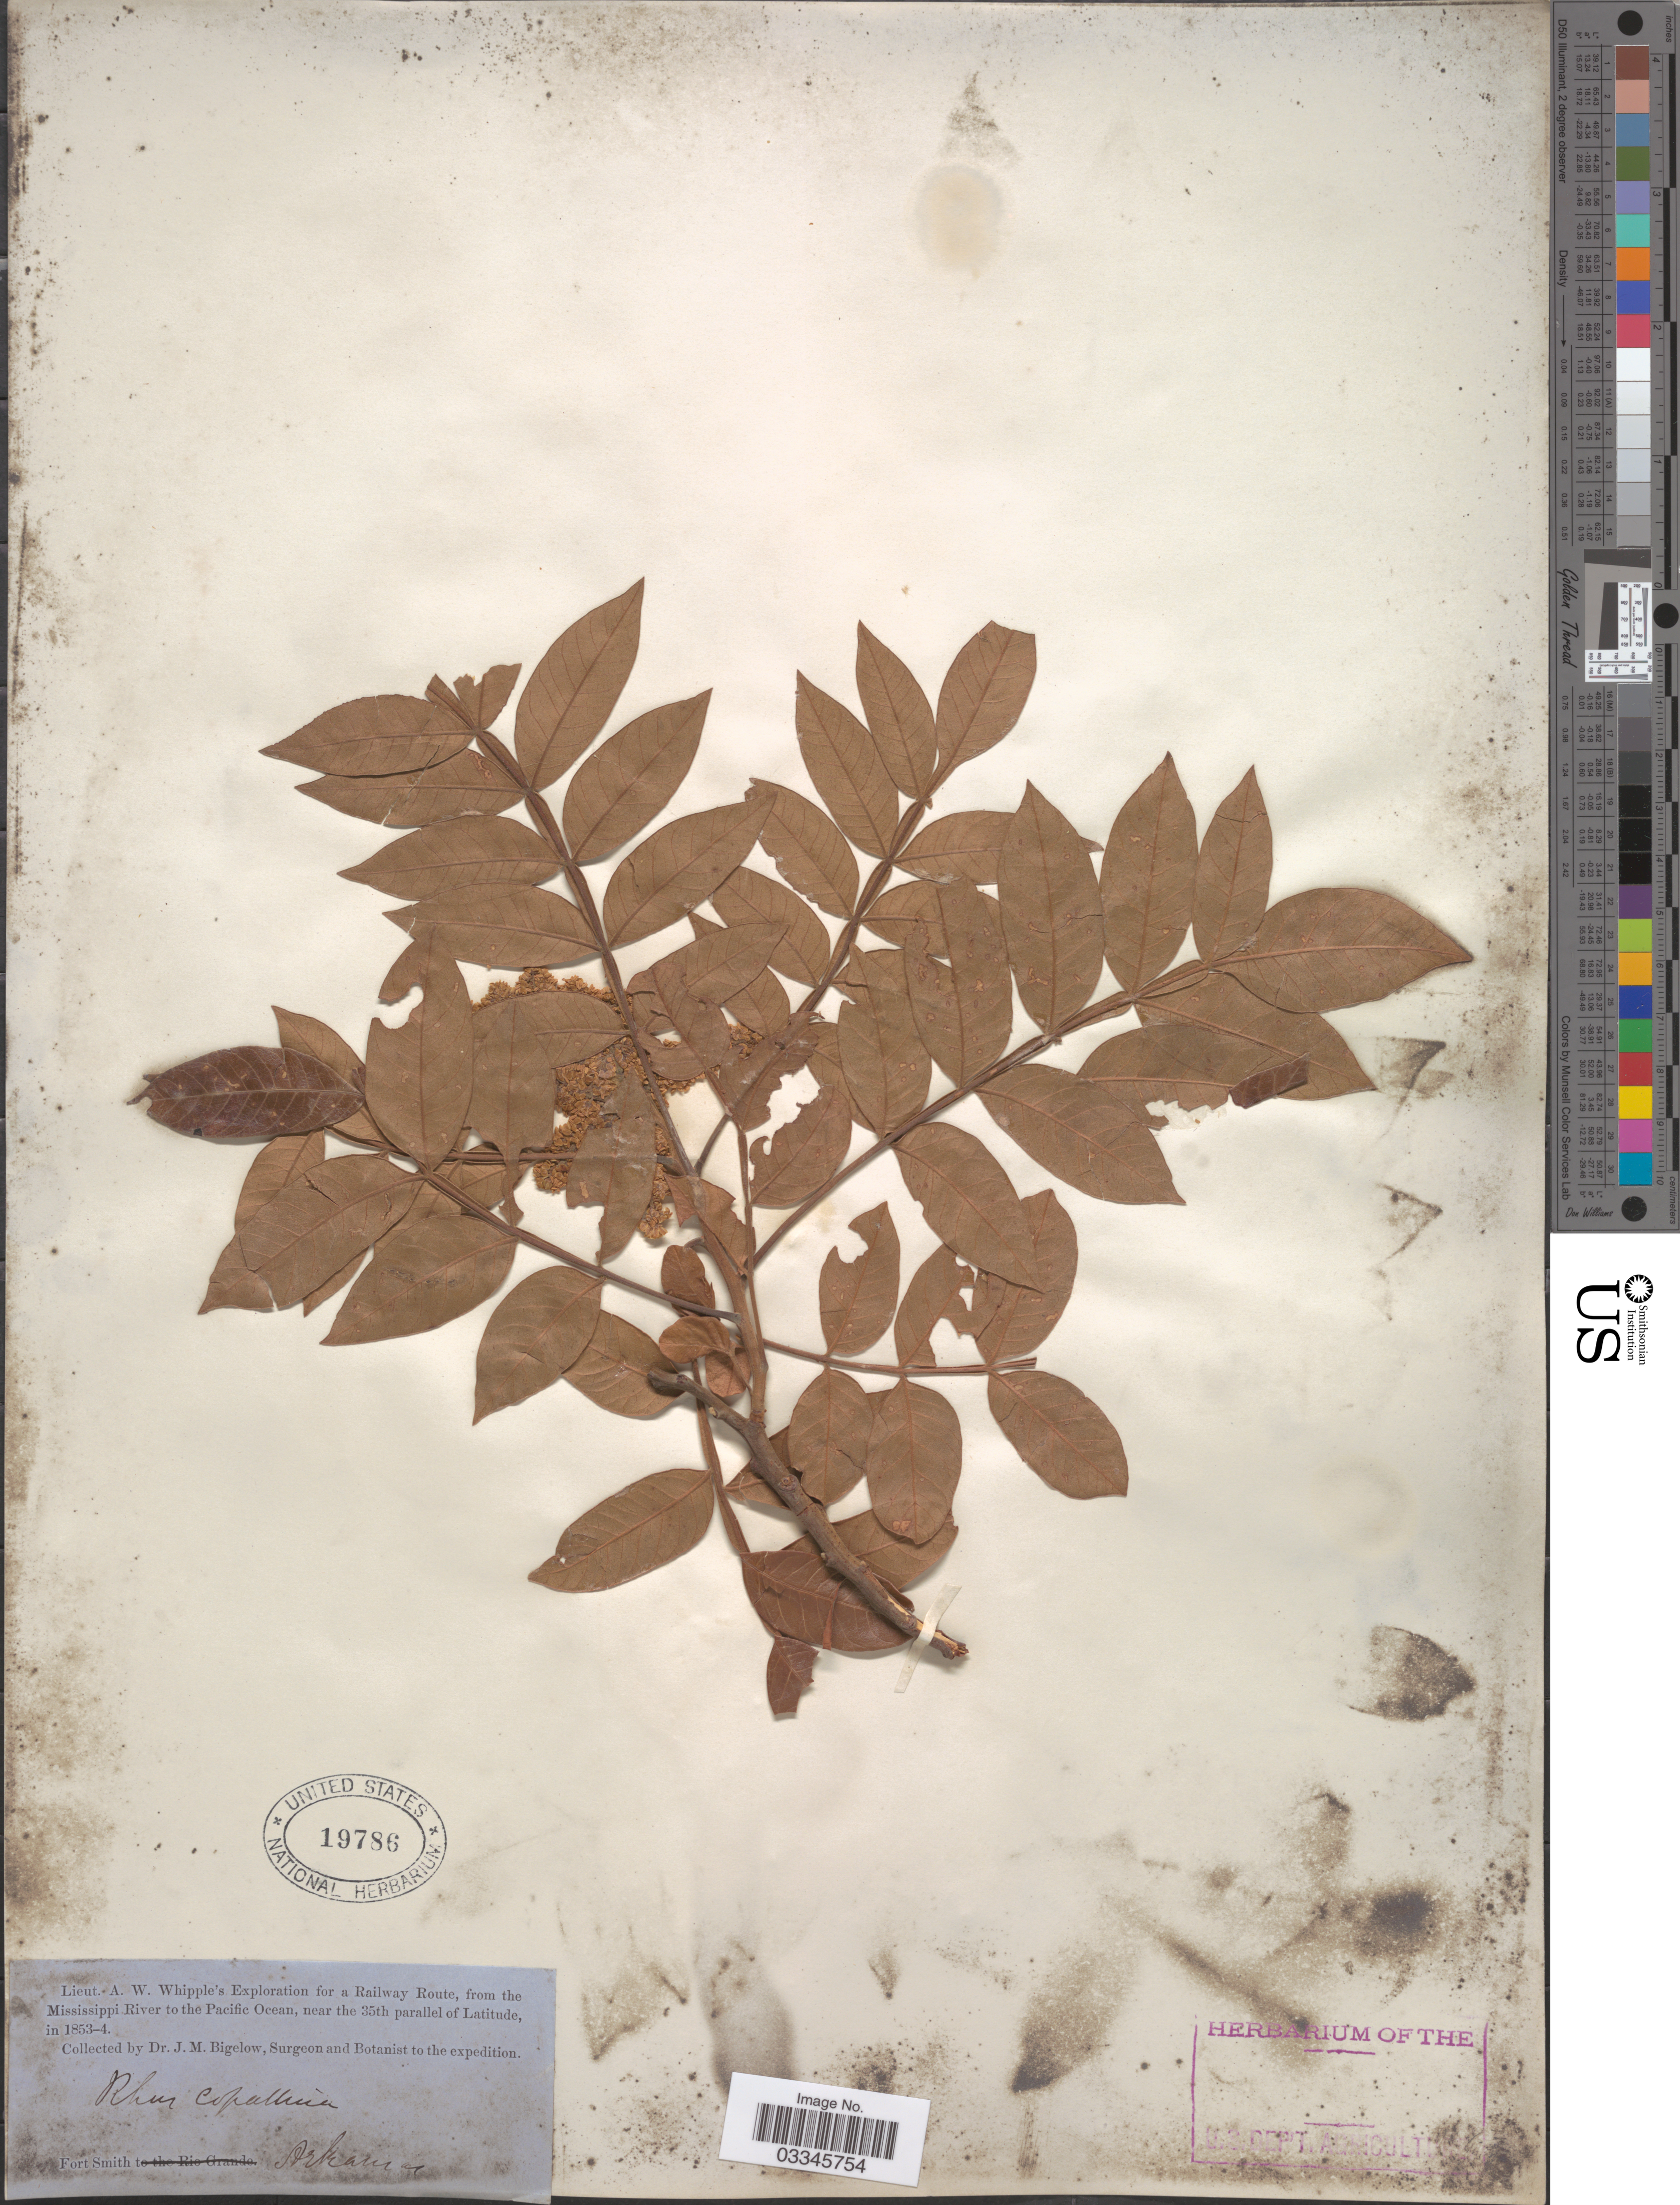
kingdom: Plantae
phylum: Tracheophyta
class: Magnoliopsida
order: Sapindales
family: Anacardiaceae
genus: Rhus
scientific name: Rhus copallinum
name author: L.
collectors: J. M. Bigelow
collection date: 1853/1854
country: United States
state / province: Arkansas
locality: Railway Route, from the Mississippi River to the Pacific Ocean, near the 35th parallel of Latitude. Fort Smith.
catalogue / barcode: US 19786